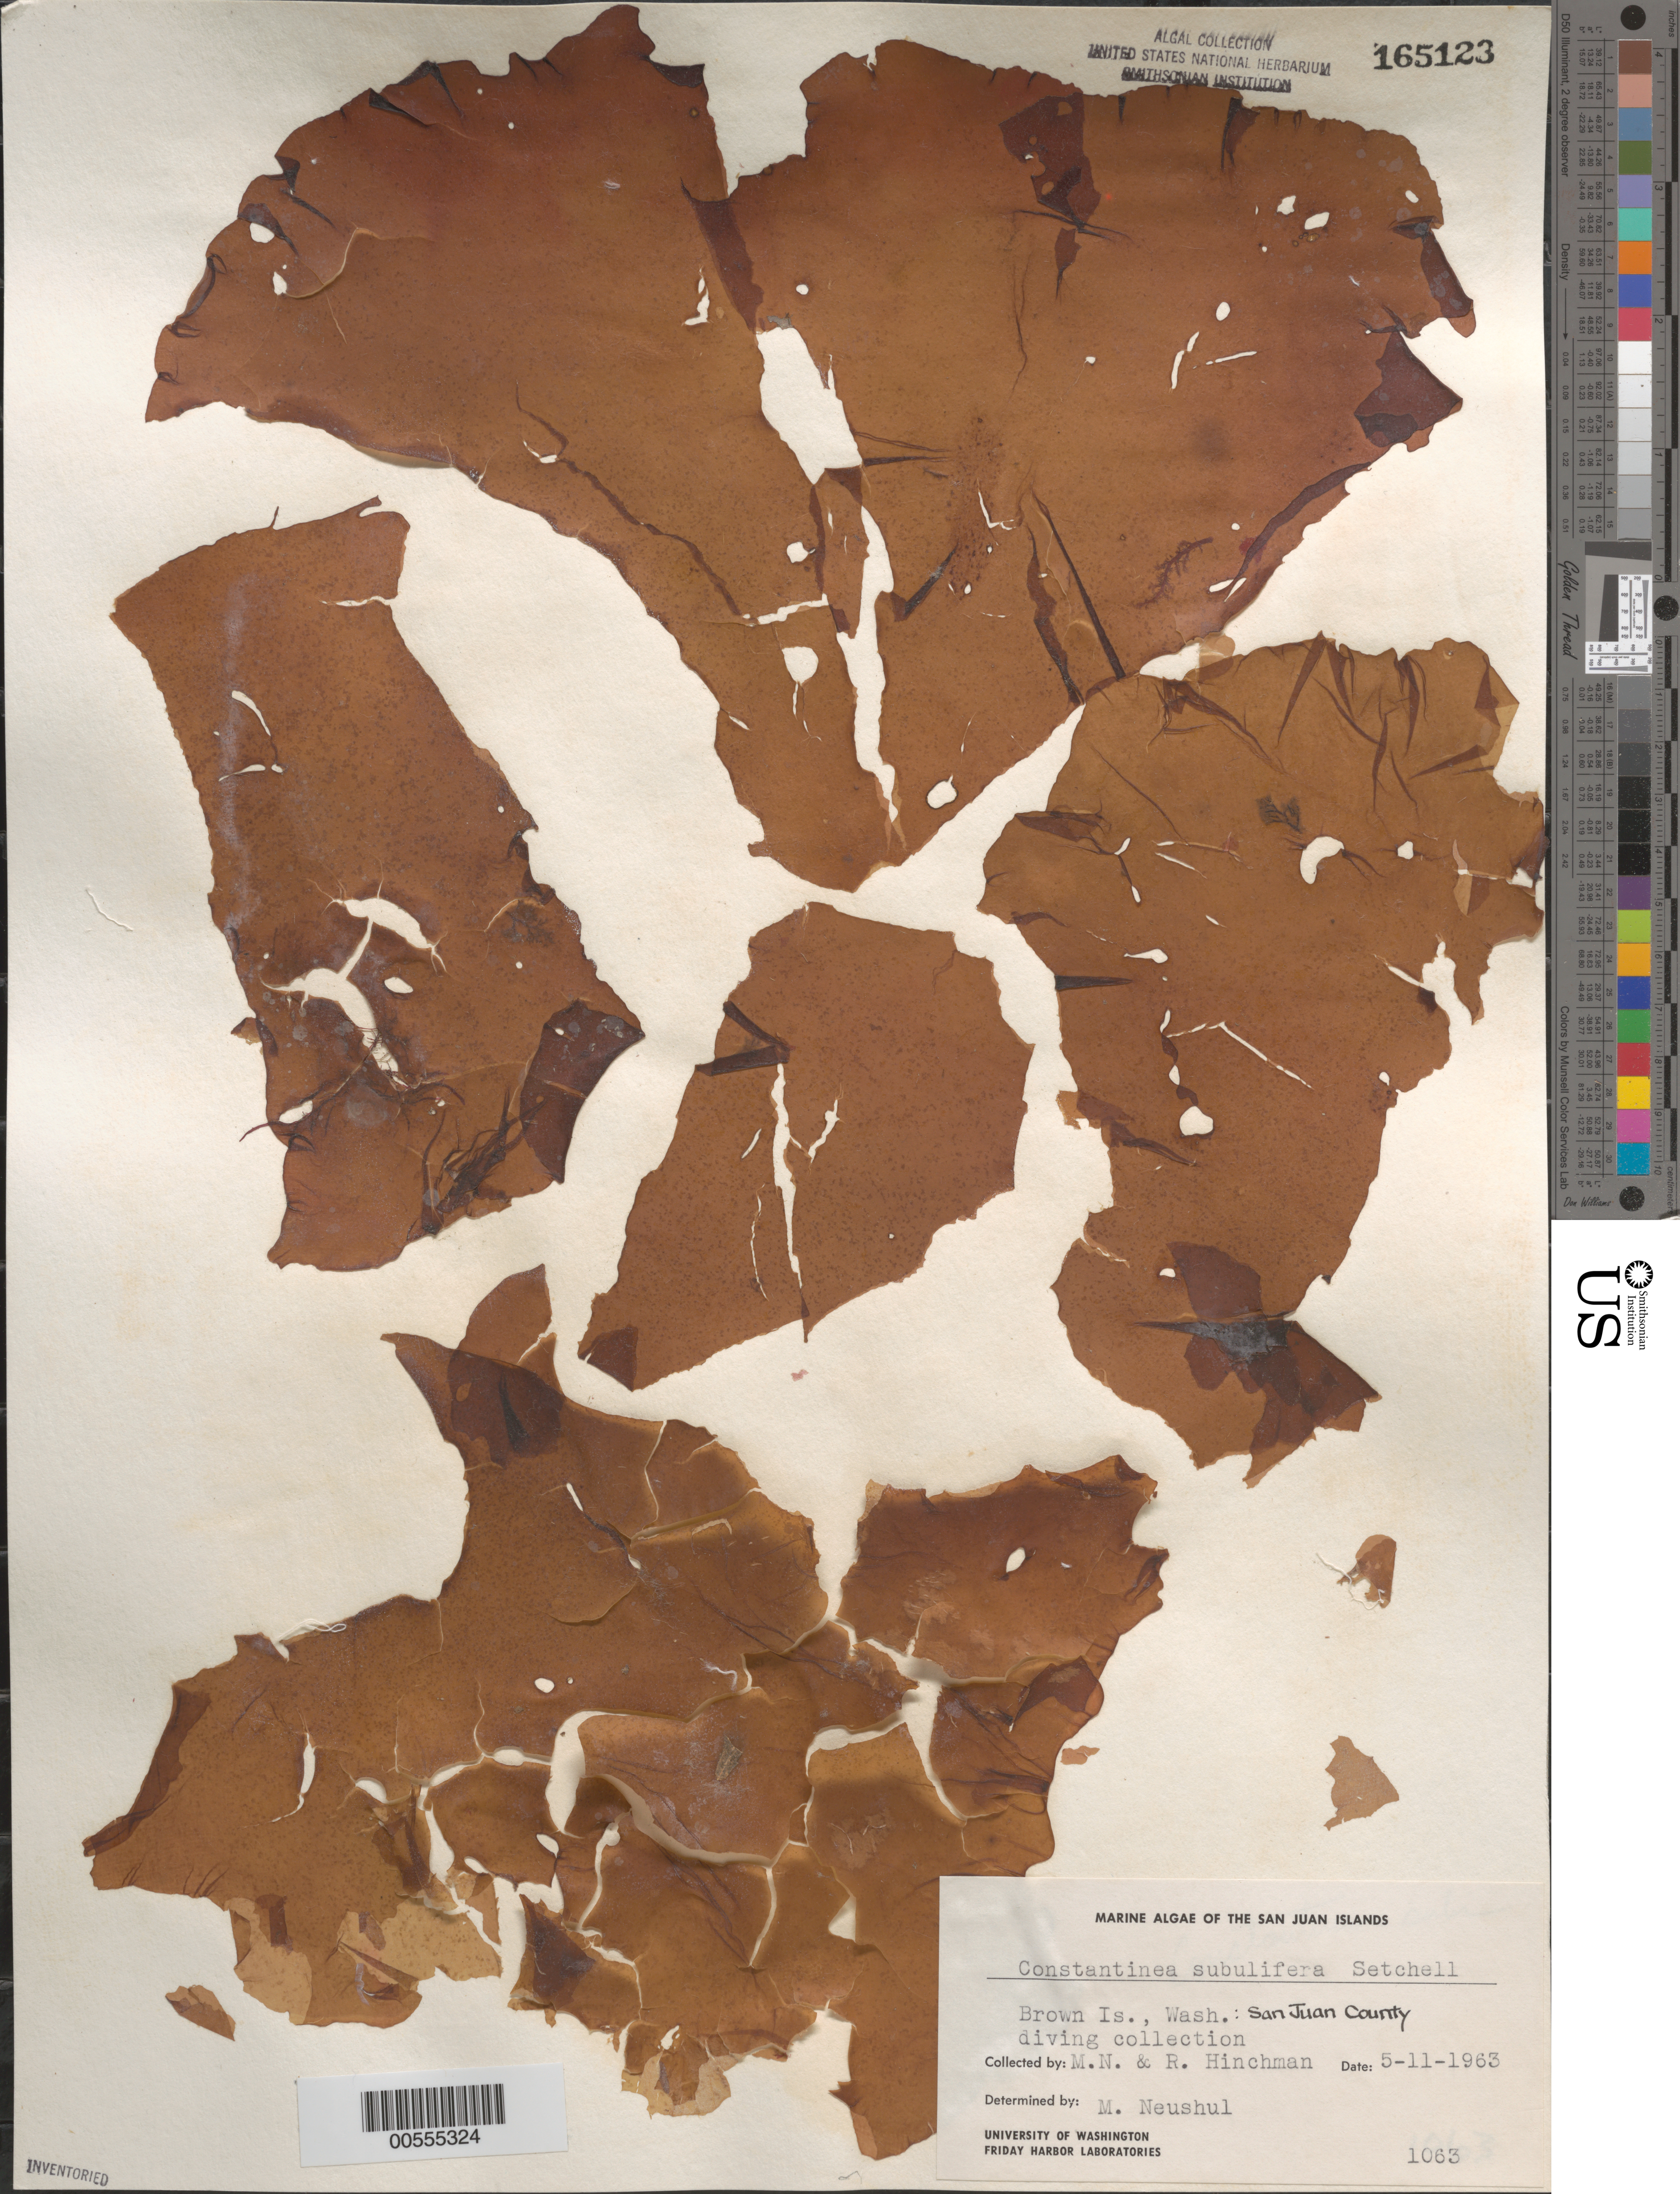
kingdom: Plantae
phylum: Rhodophyta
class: Florideophyceae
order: Gigartinales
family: Dumontiaceae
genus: Constantinea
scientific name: Constantinea subulifera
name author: Setch.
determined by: Neushul, M.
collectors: M. Neushul & R. Hinchman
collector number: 1063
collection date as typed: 11 May 1963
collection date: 1963-05-11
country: United States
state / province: Washington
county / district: San Juan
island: Brown Island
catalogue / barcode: US 165123